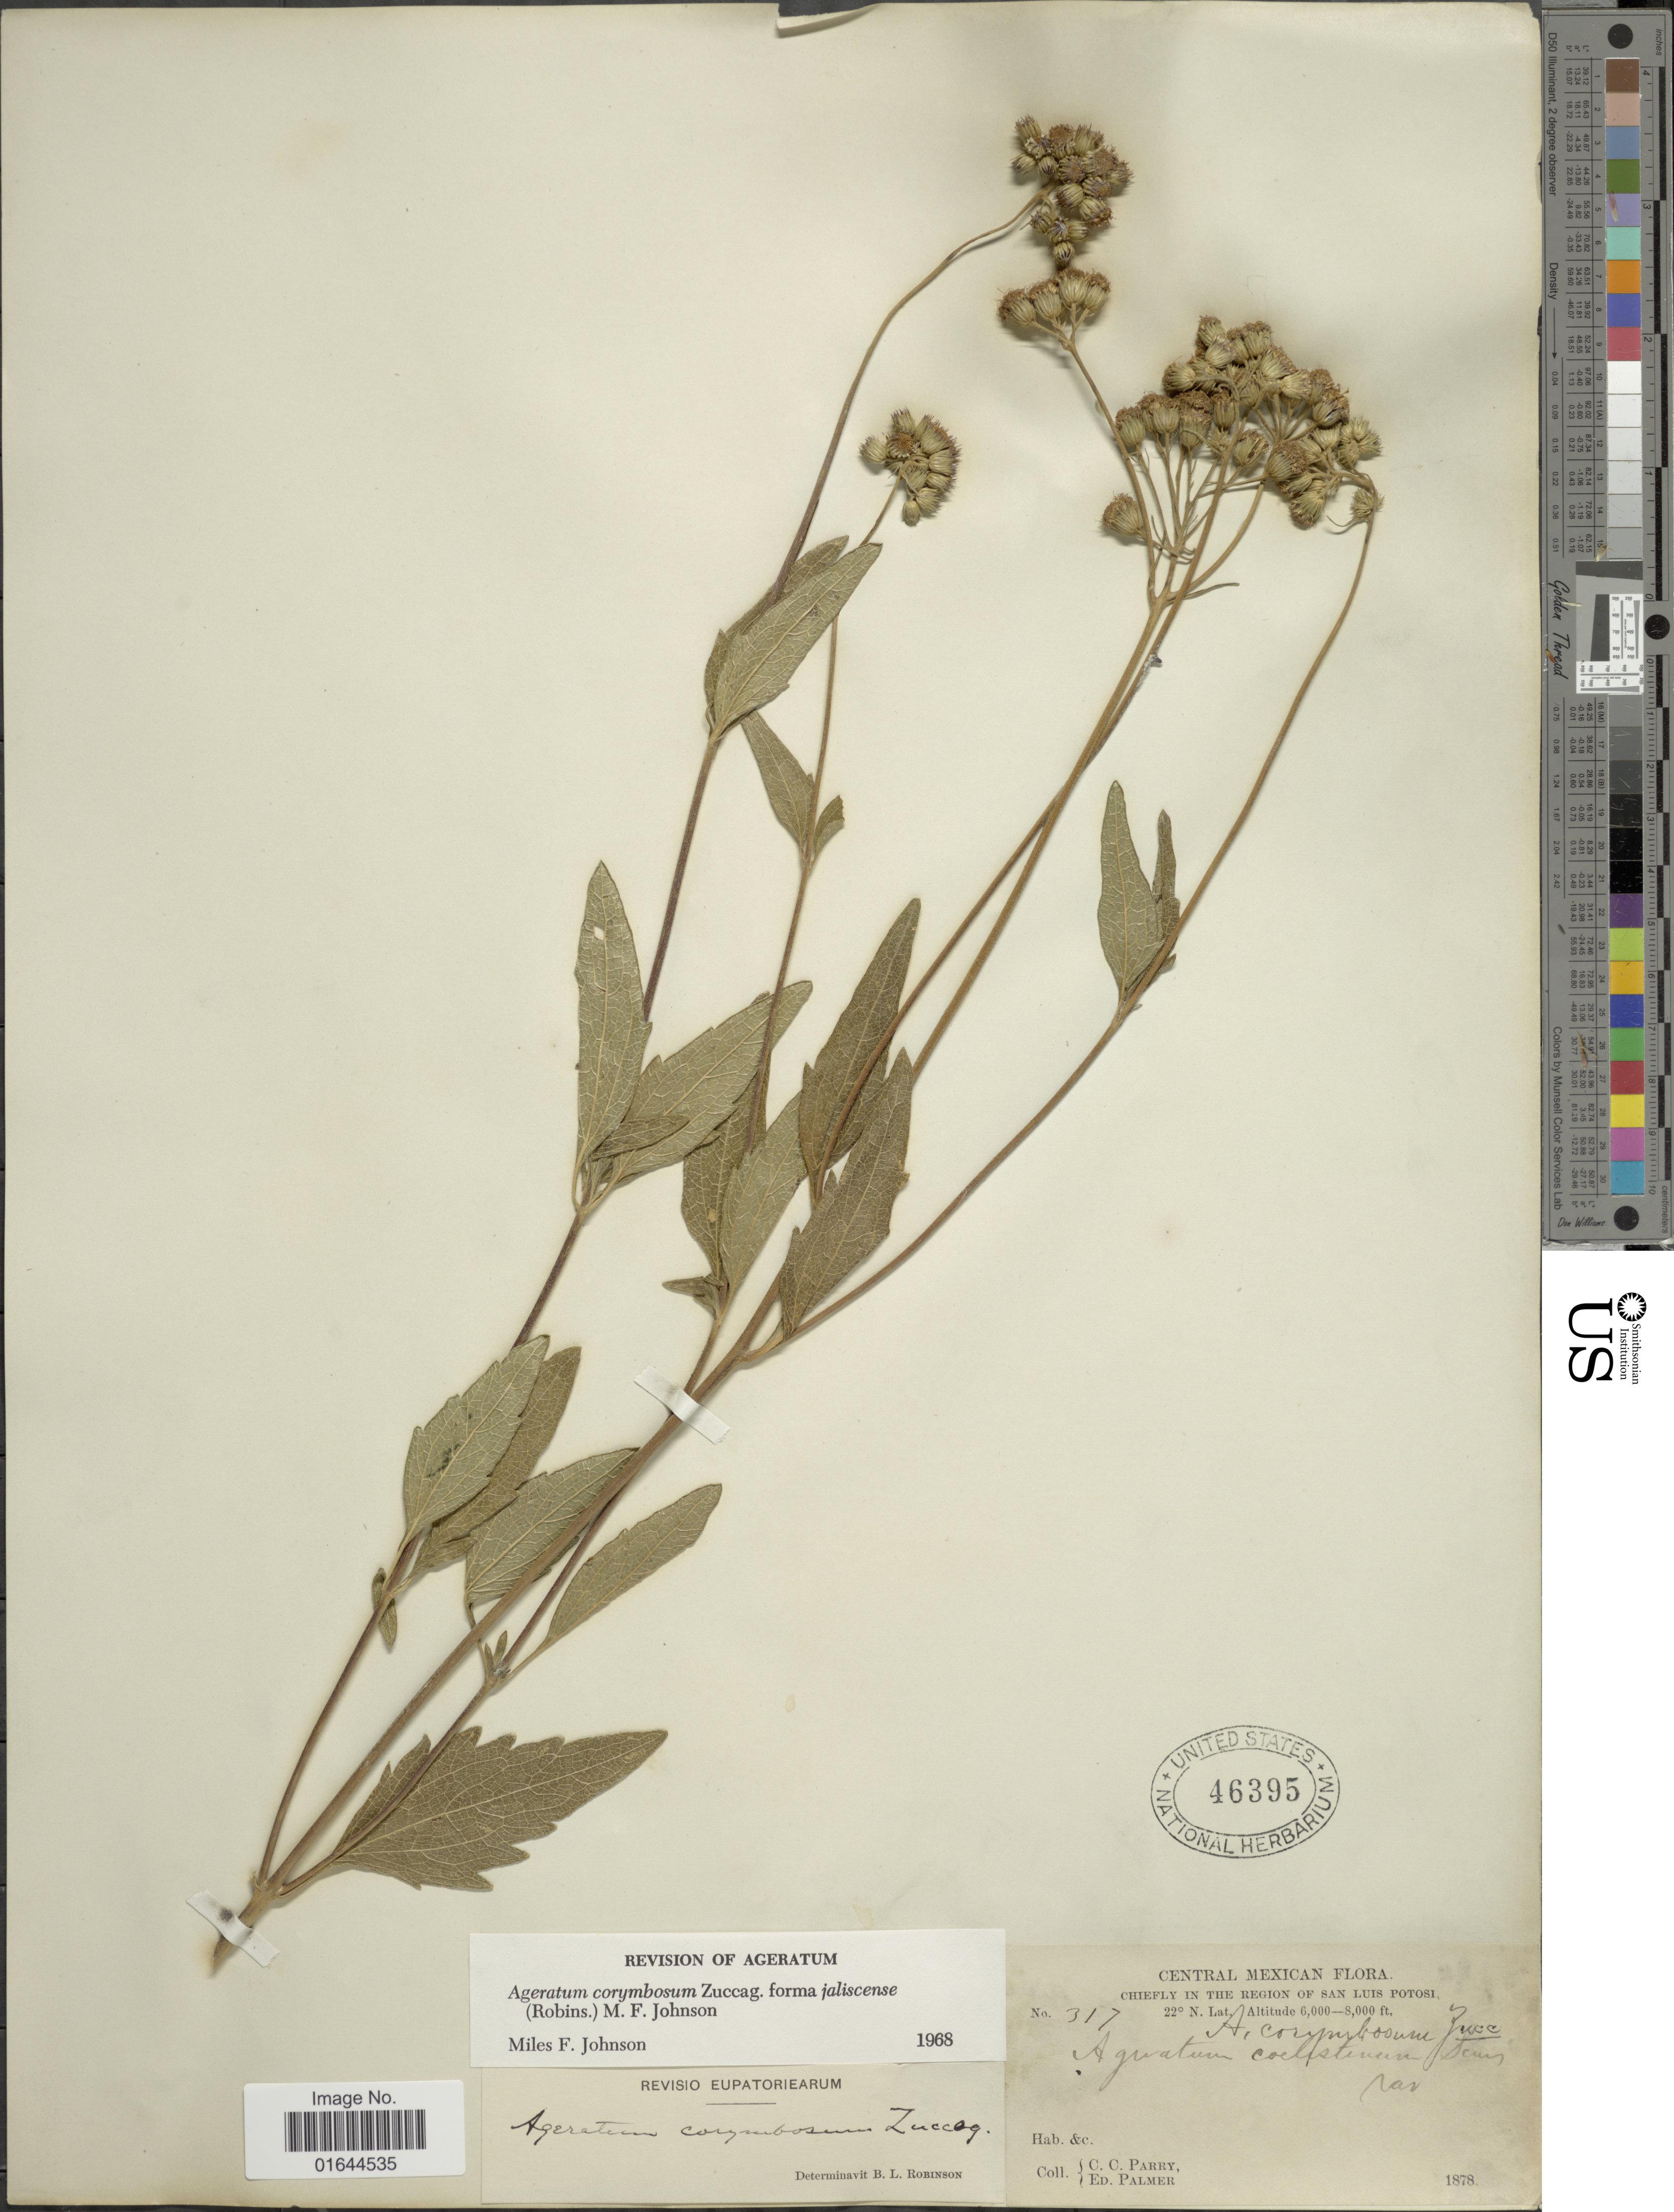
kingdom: Plantae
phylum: Tracheophyta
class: Magnoliopsida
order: Asterales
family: Asteraceae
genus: Ageratum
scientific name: Ageratum corymbosum f. jaliscense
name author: (B.L. Rob.) M.F. Johnson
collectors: C. C. Parry & E. Palmer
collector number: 317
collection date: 1878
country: Mexico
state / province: San Luis Potosí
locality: Central Mexican, Chiefly in The Region of San Luis Potosi.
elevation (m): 1829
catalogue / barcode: US 46395